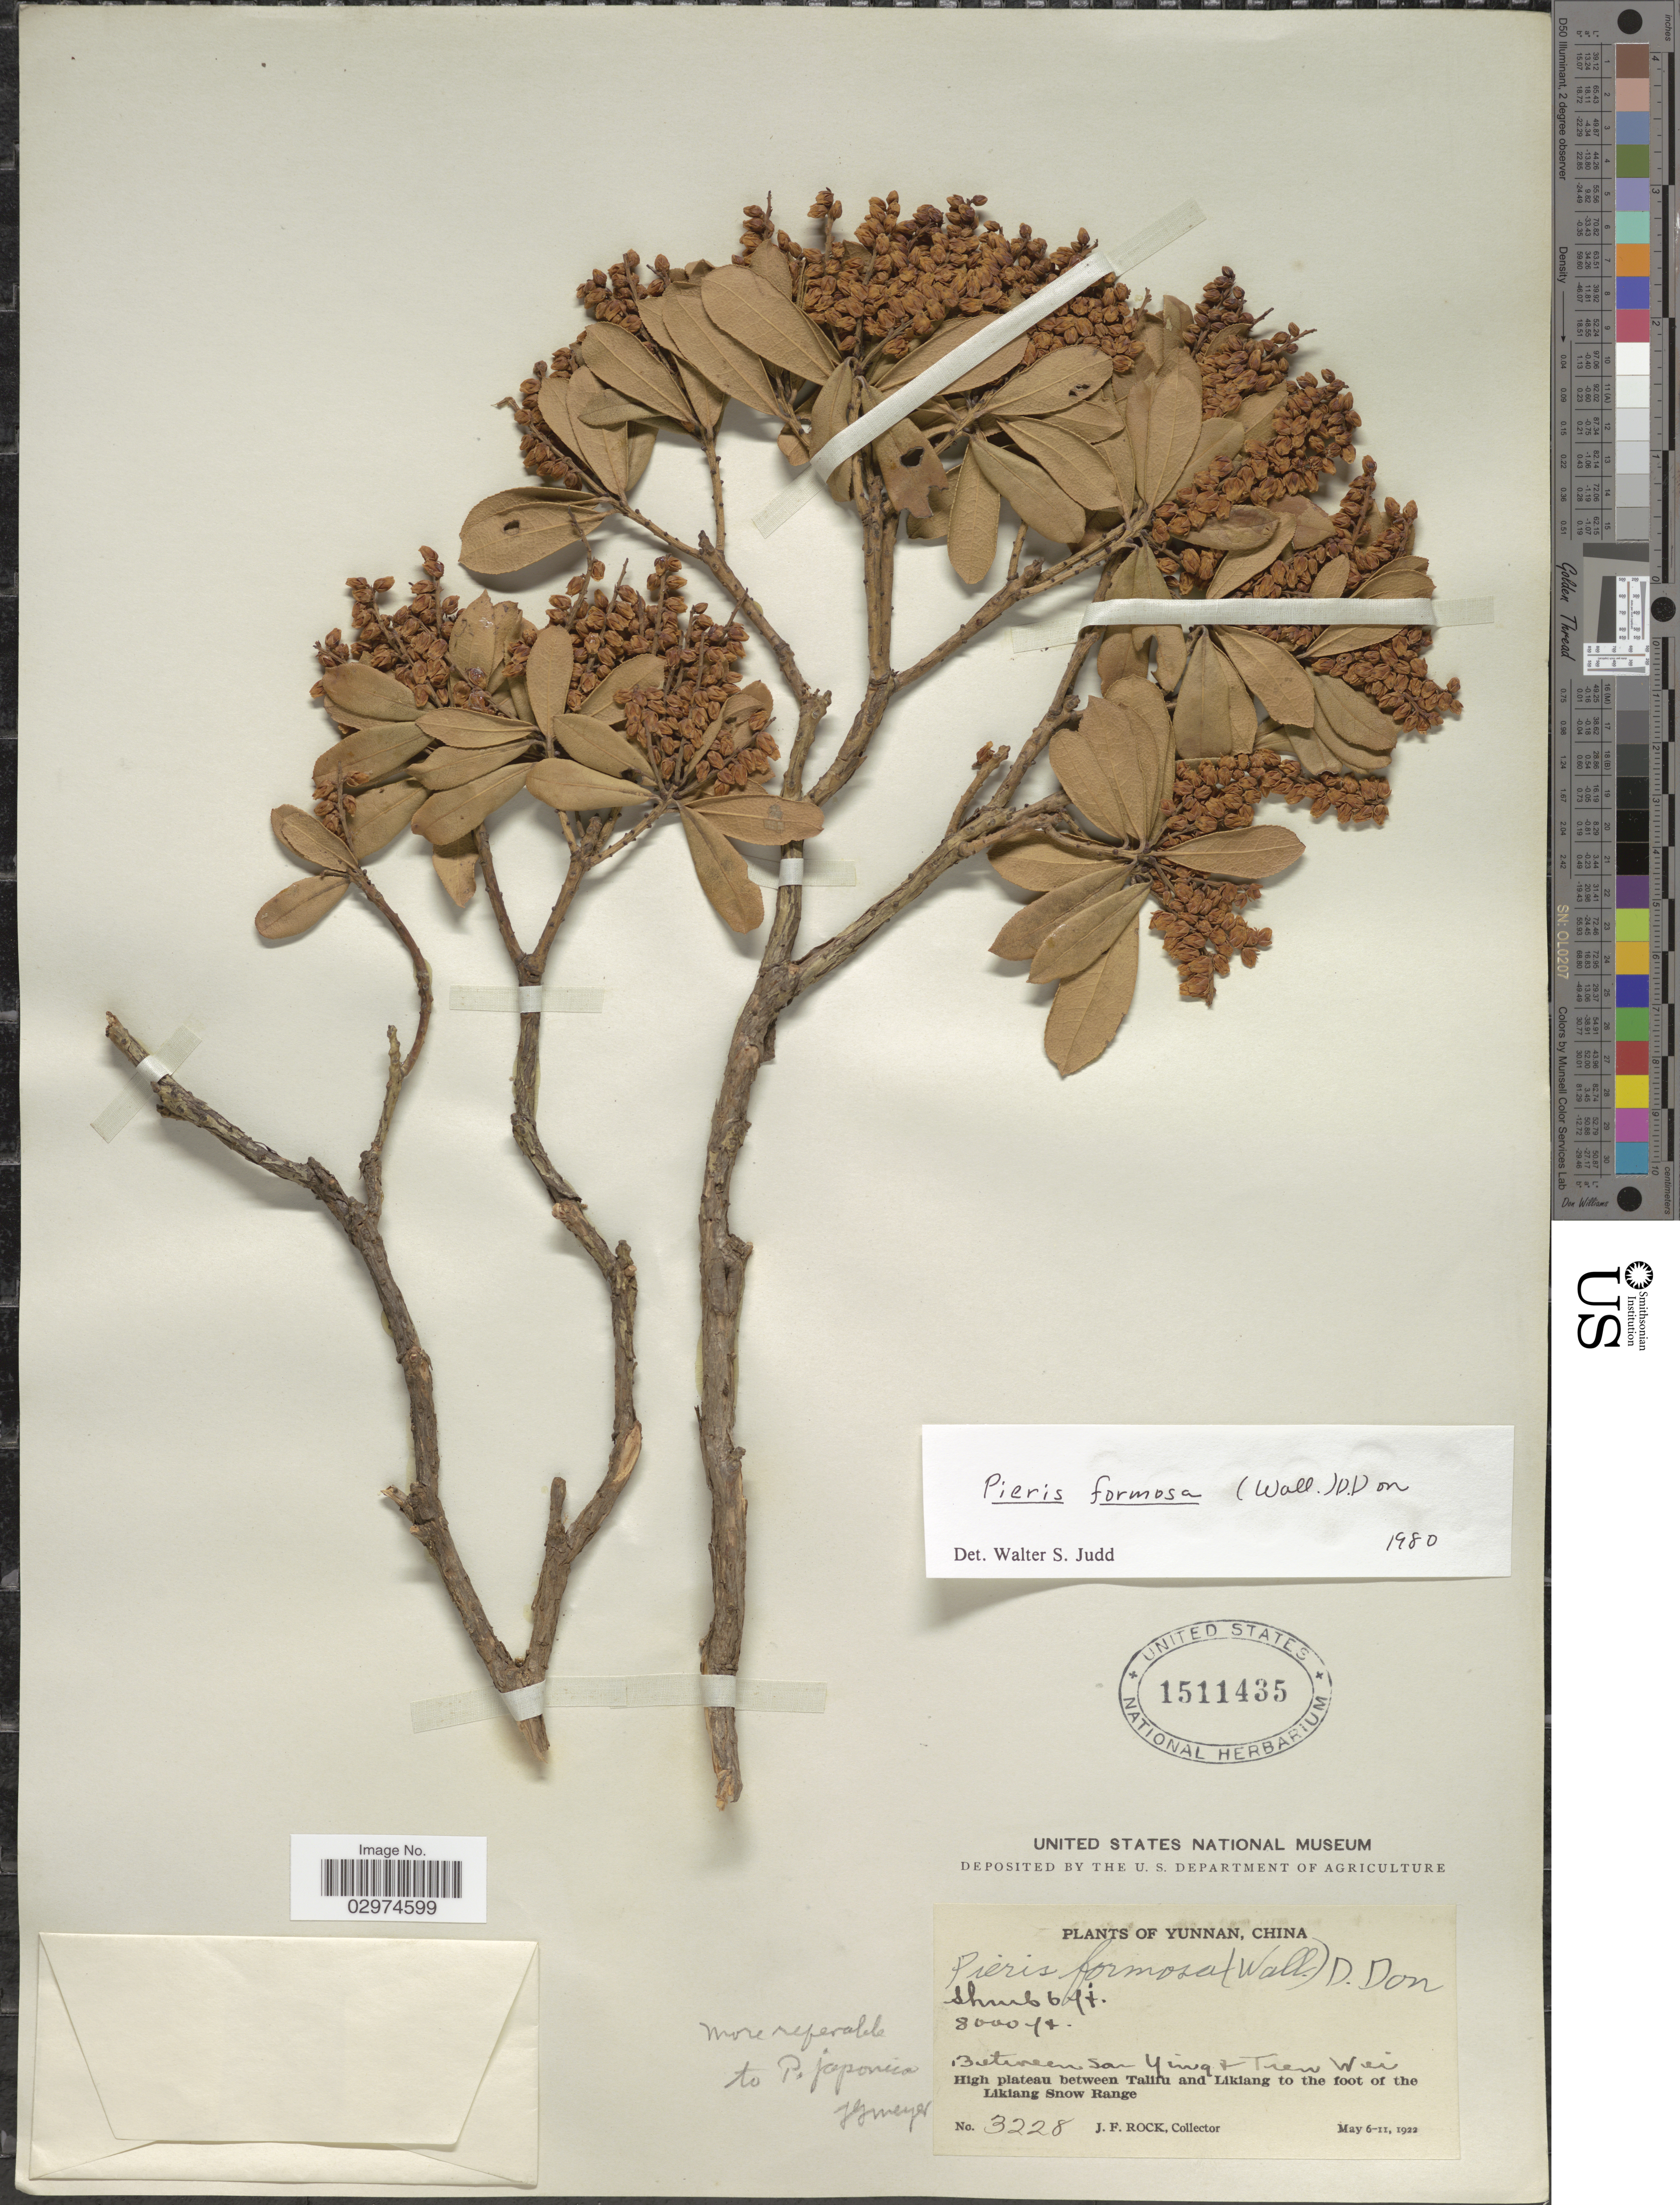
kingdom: Plantae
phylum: Tracheophyta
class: Magnoliopsida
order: Ericales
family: Ericaceae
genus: Pieris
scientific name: Pieris formosa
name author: (Wall.) D. Don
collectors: J. Rock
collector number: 3228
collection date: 1922-05-06/1922-05-11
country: China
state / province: Yunnan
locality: Between San Ying & Tien Wei, High plateau between Talifu and Likiang to the foot of the Likiang Snow Range.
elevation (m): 2438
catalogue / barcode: US 1511435